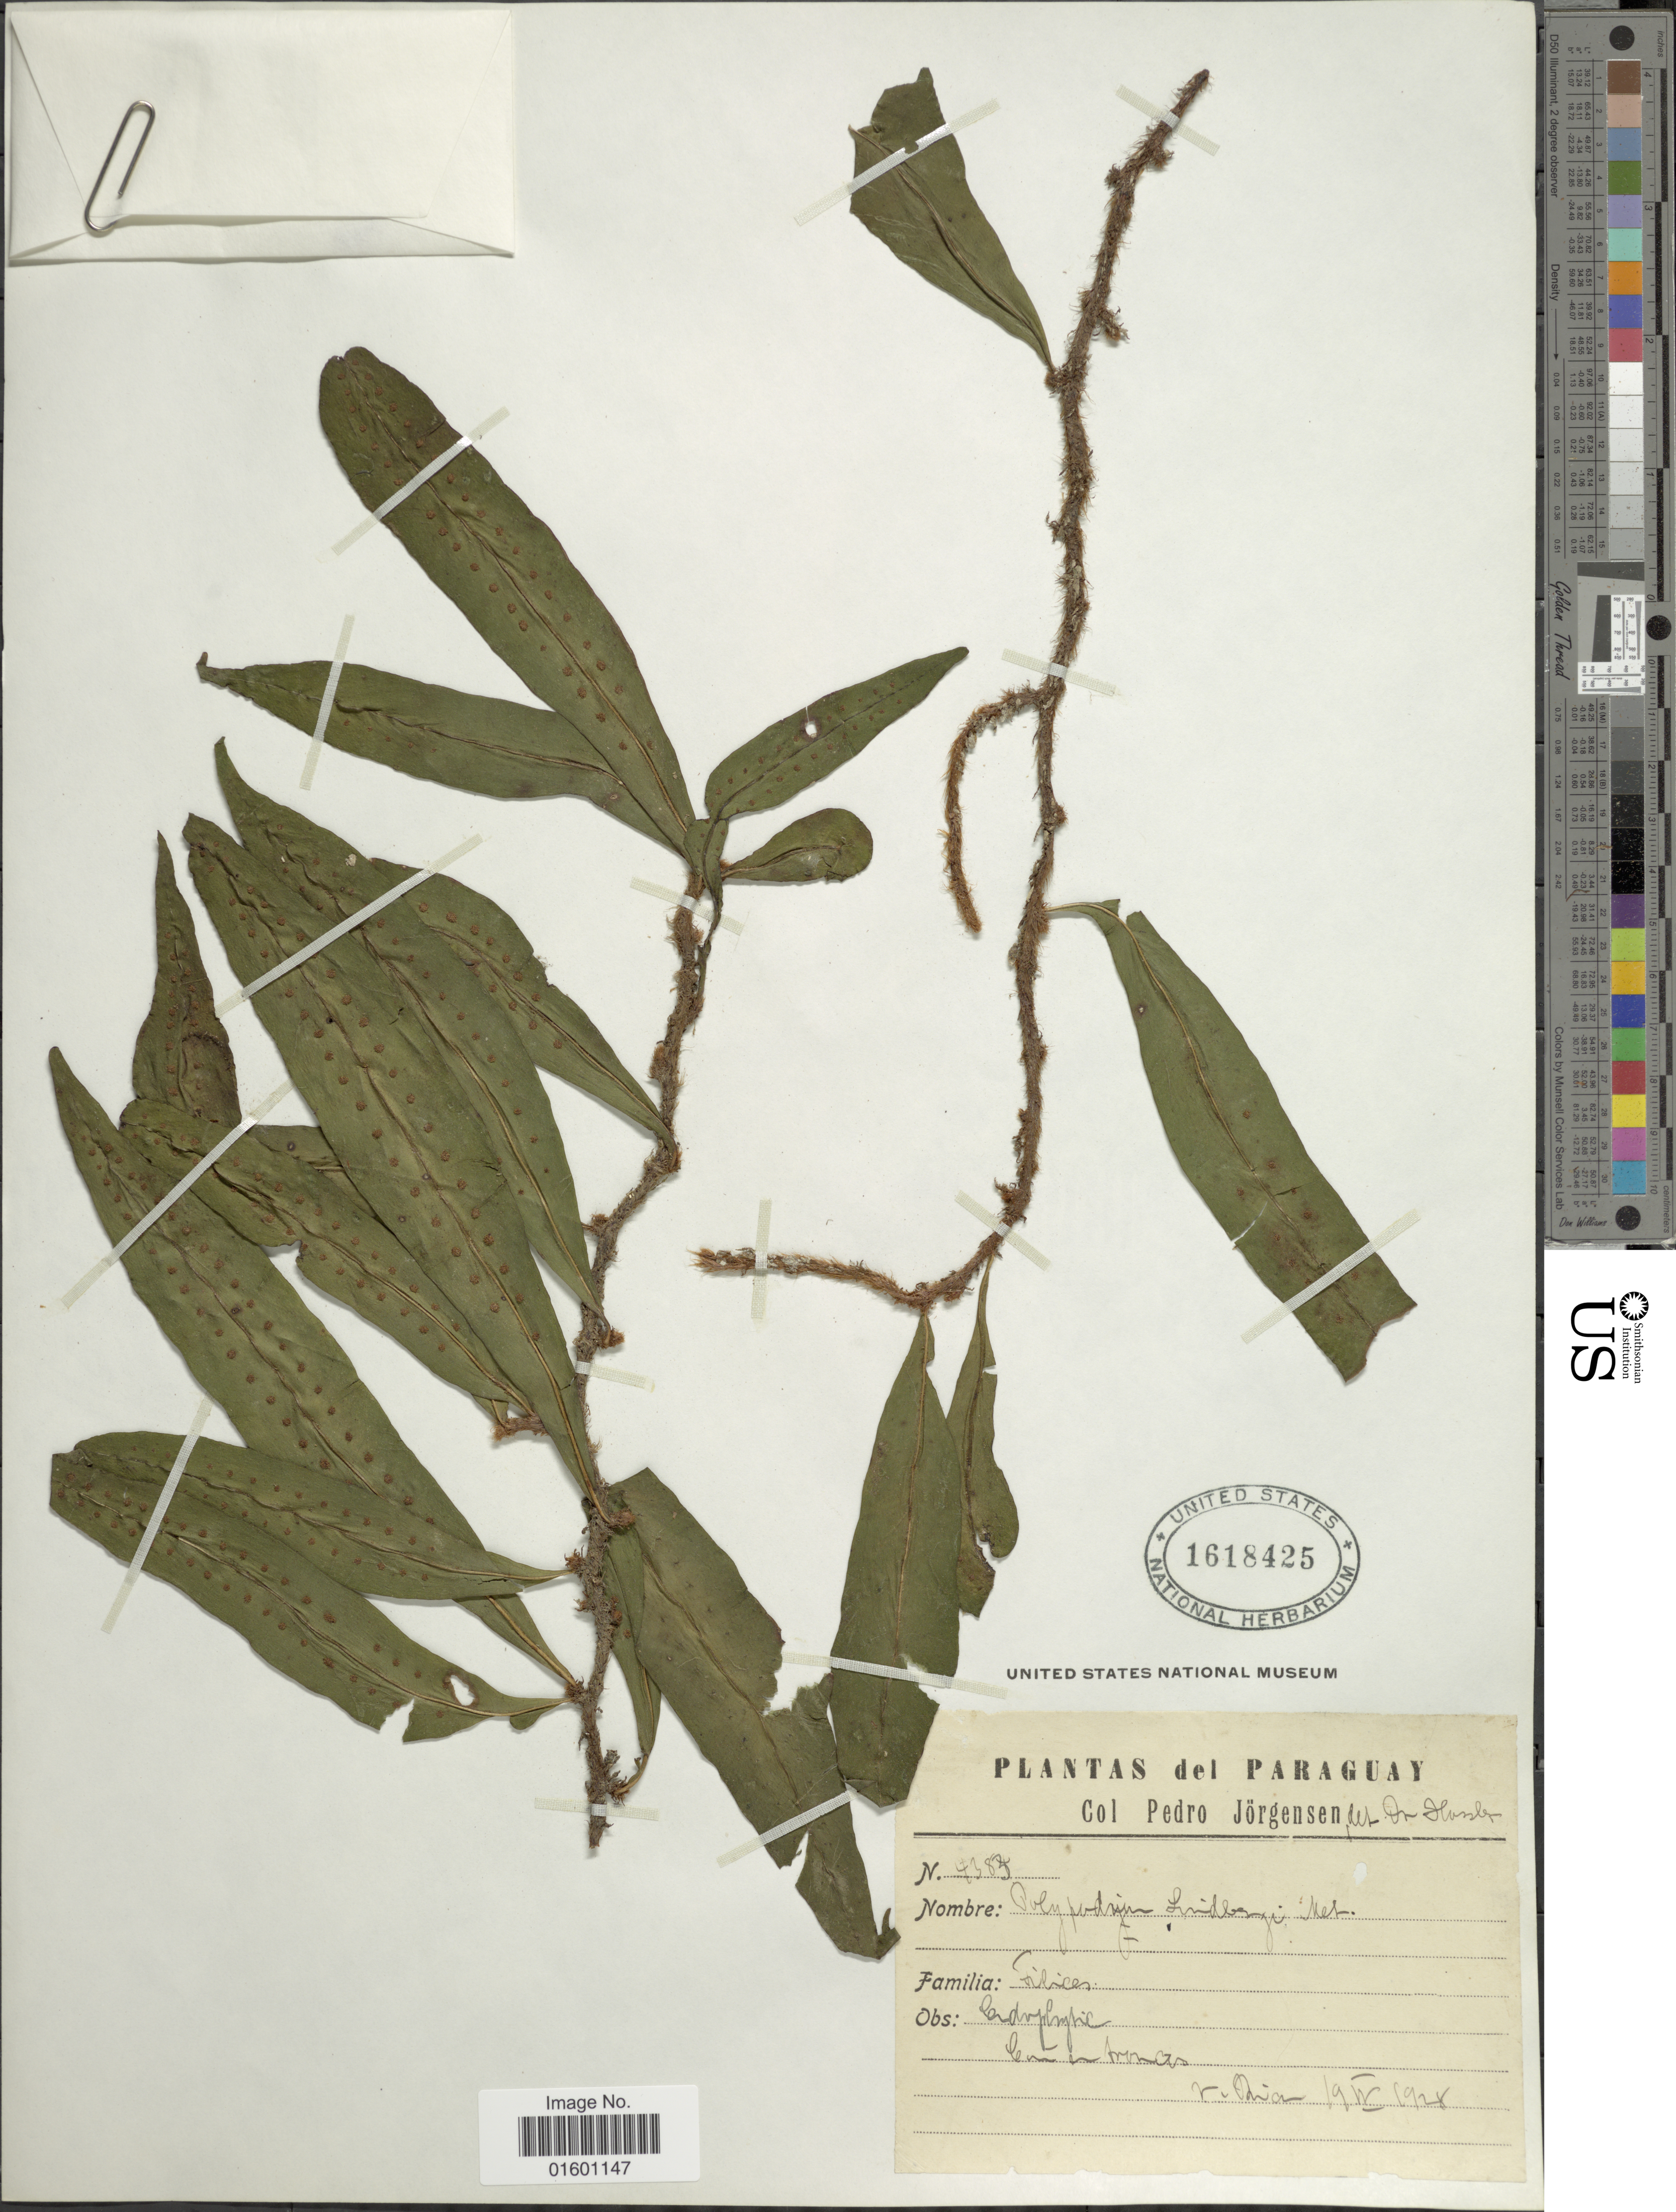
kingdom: Plantae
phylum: Tracheophyta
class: Polypodiopsida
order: Polypodiales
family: Polypodiaceae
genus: Microgramma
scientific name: Microgramma lindbergii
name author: (Mett.) Sota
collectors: P. Jörgensen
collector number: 4383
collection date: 1928-04-19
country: Paraguay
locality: V. Rica.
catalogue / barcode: US 1618425